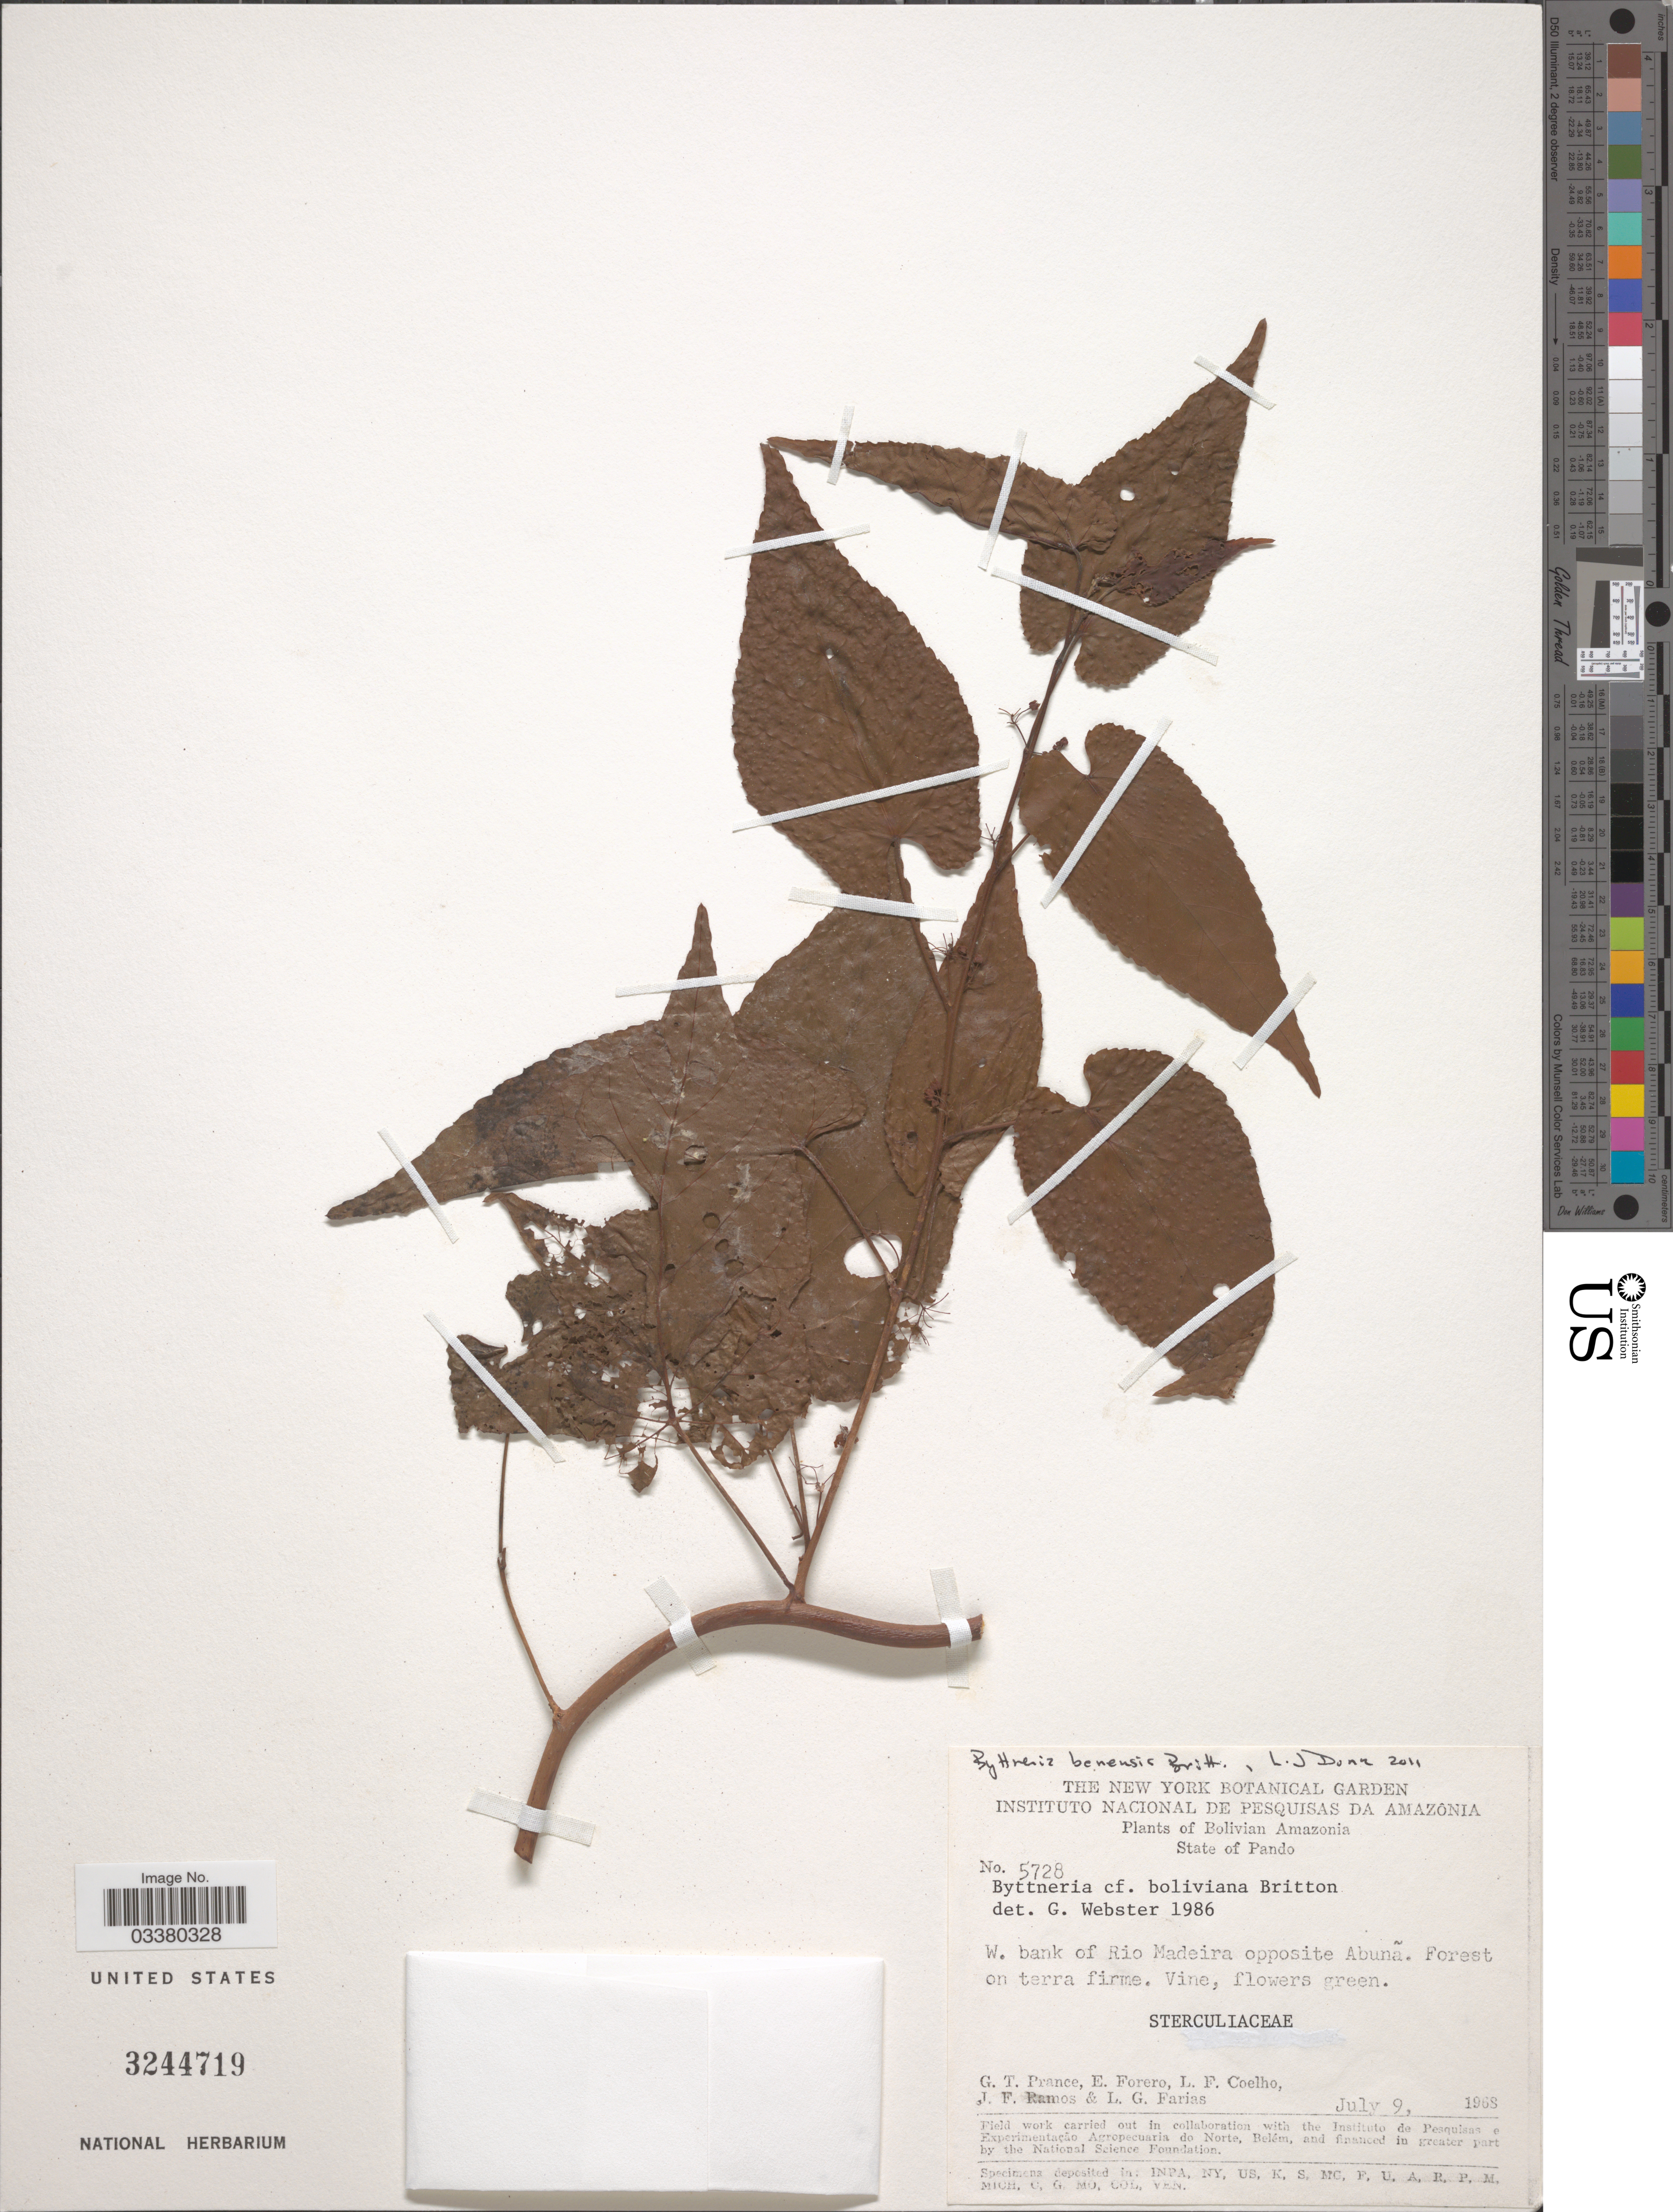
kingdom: Plantae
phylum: Tracheophyta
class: Magnoliopsida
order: Malvales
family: Malvaceae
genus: Byttneria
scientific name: Byttneria benensis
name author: Britton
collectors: G. T. Prance, E. Forero, L. F. Coelho, J. F. Ramos & L. G. Farias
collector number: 5728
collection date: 1968-07-09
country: Bolivia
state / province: Pando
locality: Bolivian Amazonia. W. bank of Rio Madeira opposite Abuña. Forest on terra firme.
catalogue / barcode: US 3244719